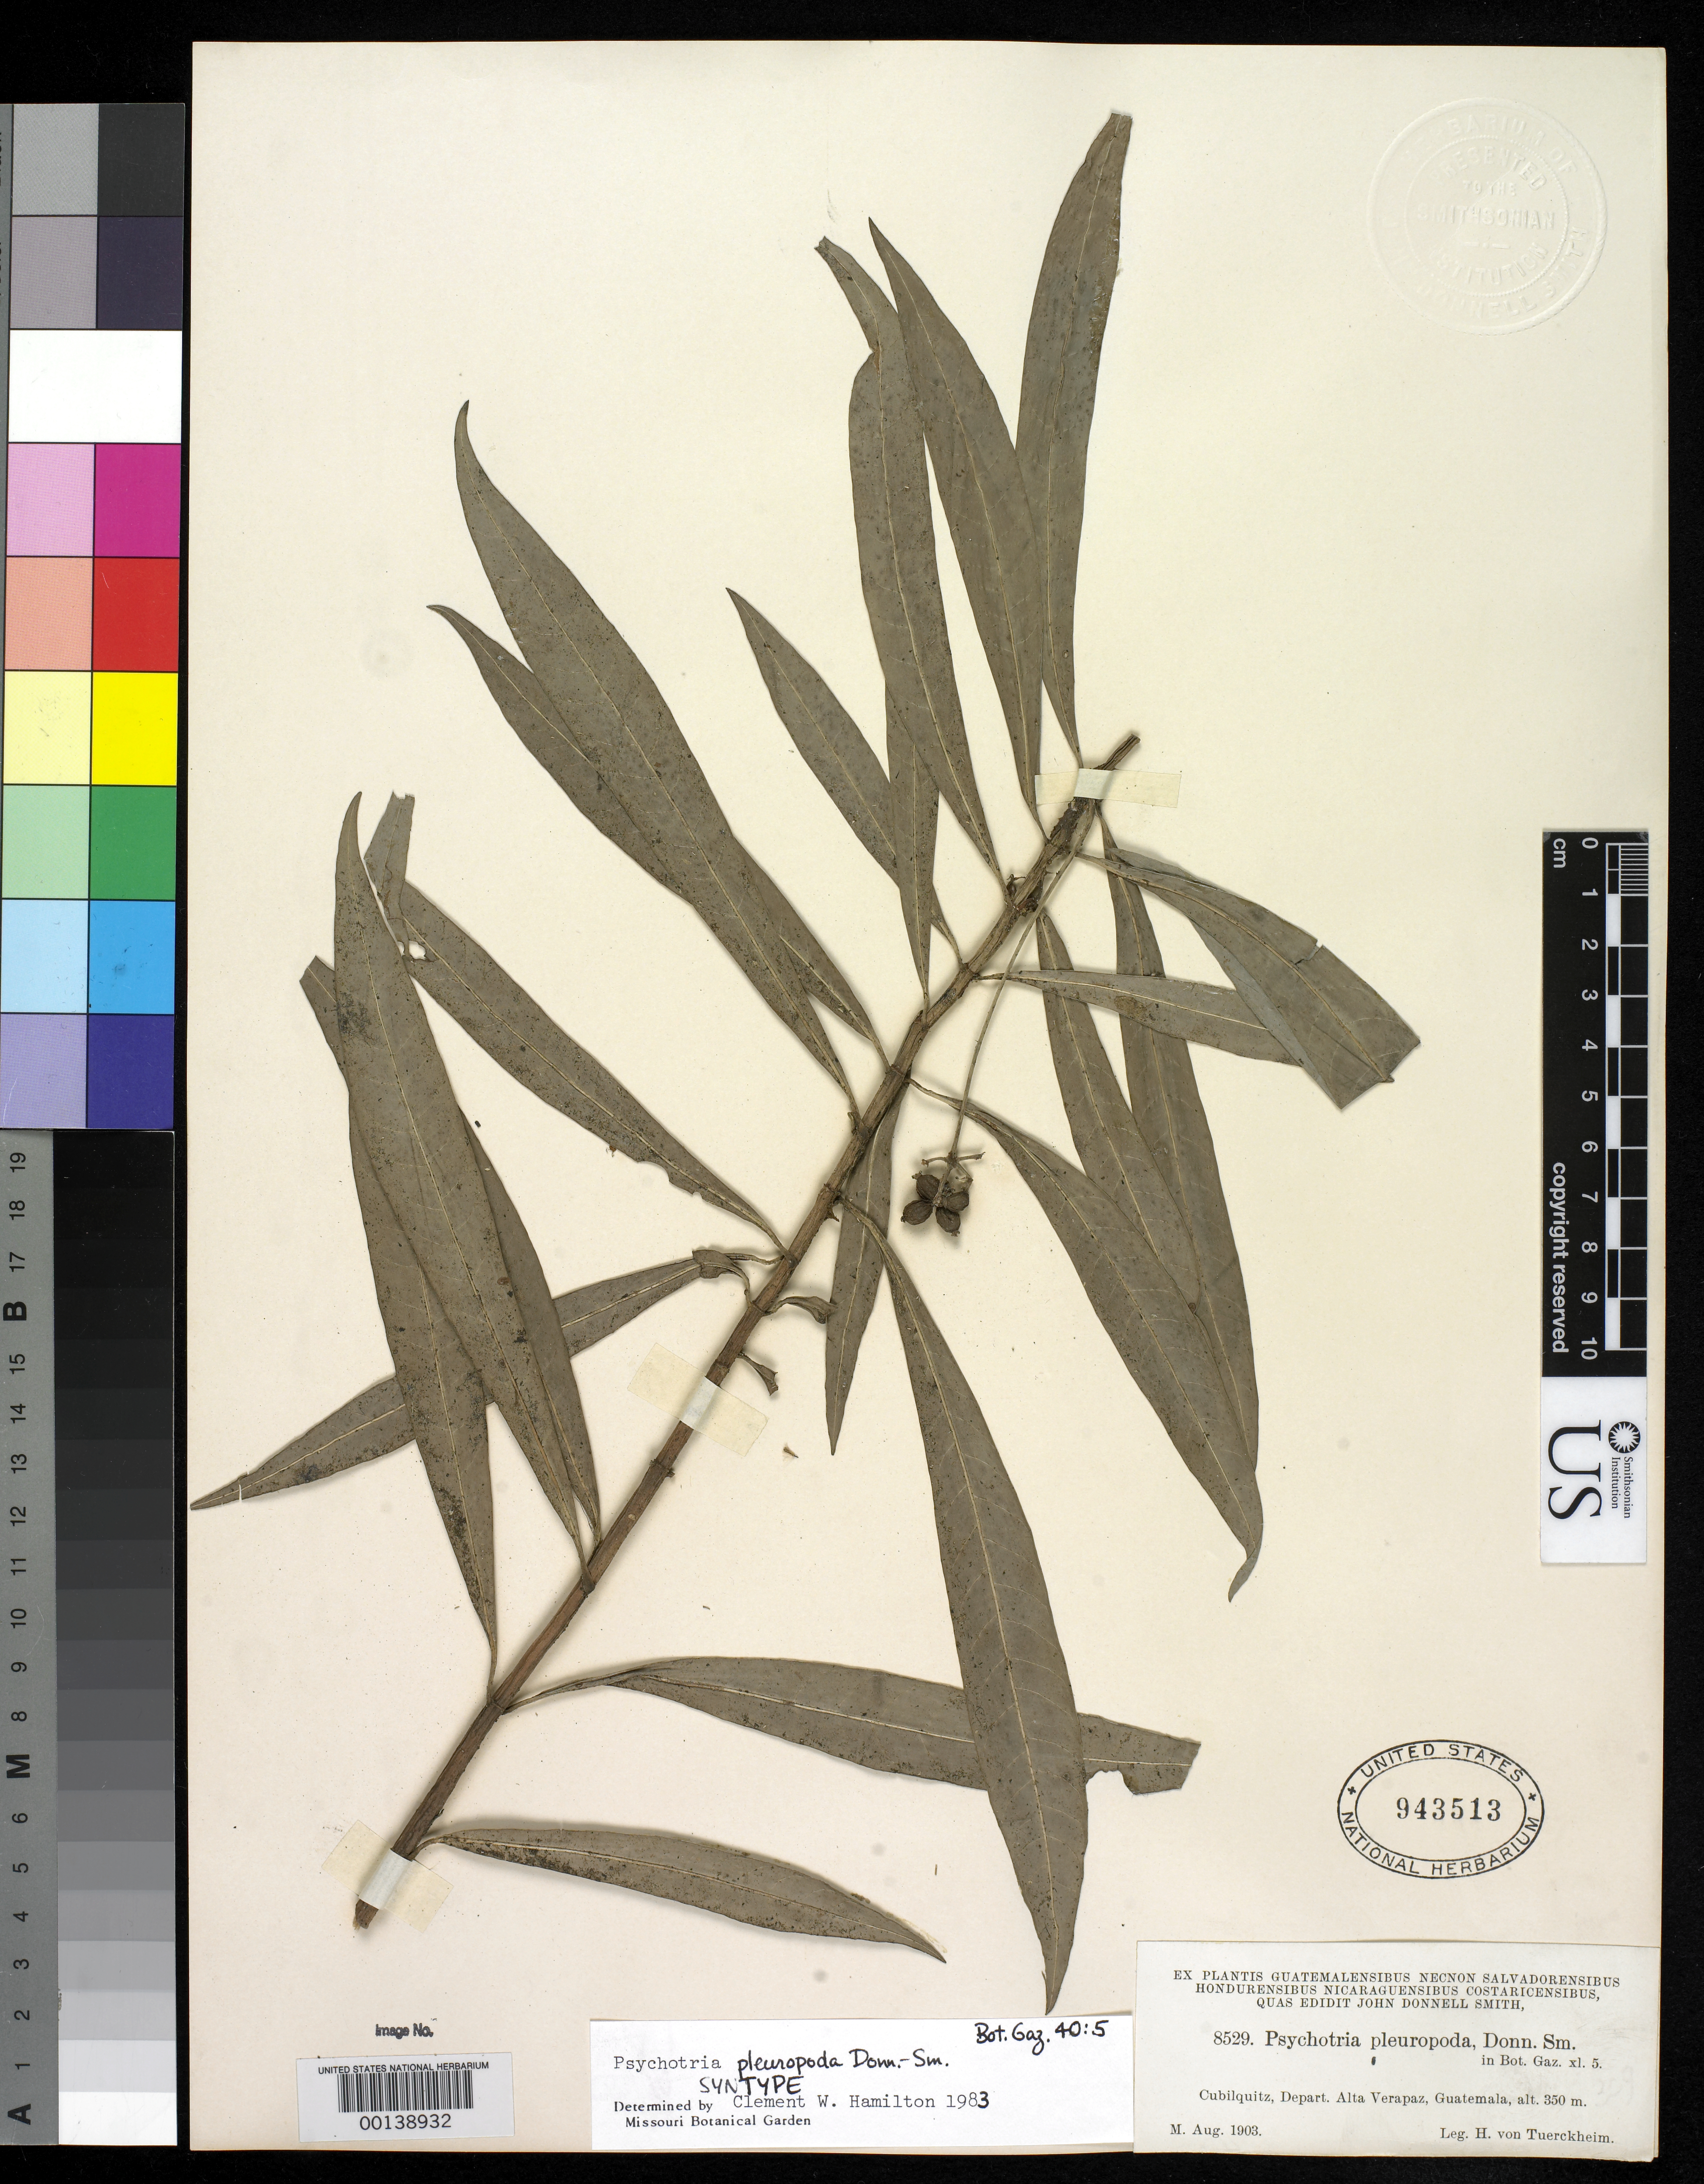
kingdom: Plantae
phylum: Tracheophyta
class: Magnoliopsida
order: Gentianales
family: Rubiaceae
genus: Psychotria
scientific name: Psychotria pleuropoda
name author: Donn. Sm.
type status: Isosyntype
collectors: H. von Türckheim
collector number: J.D.S. 8529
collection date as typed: Aug 1903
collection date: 1903-08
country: Guatemala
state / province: Alta Verapaz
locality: Cubilquitz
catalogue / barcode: US 943513